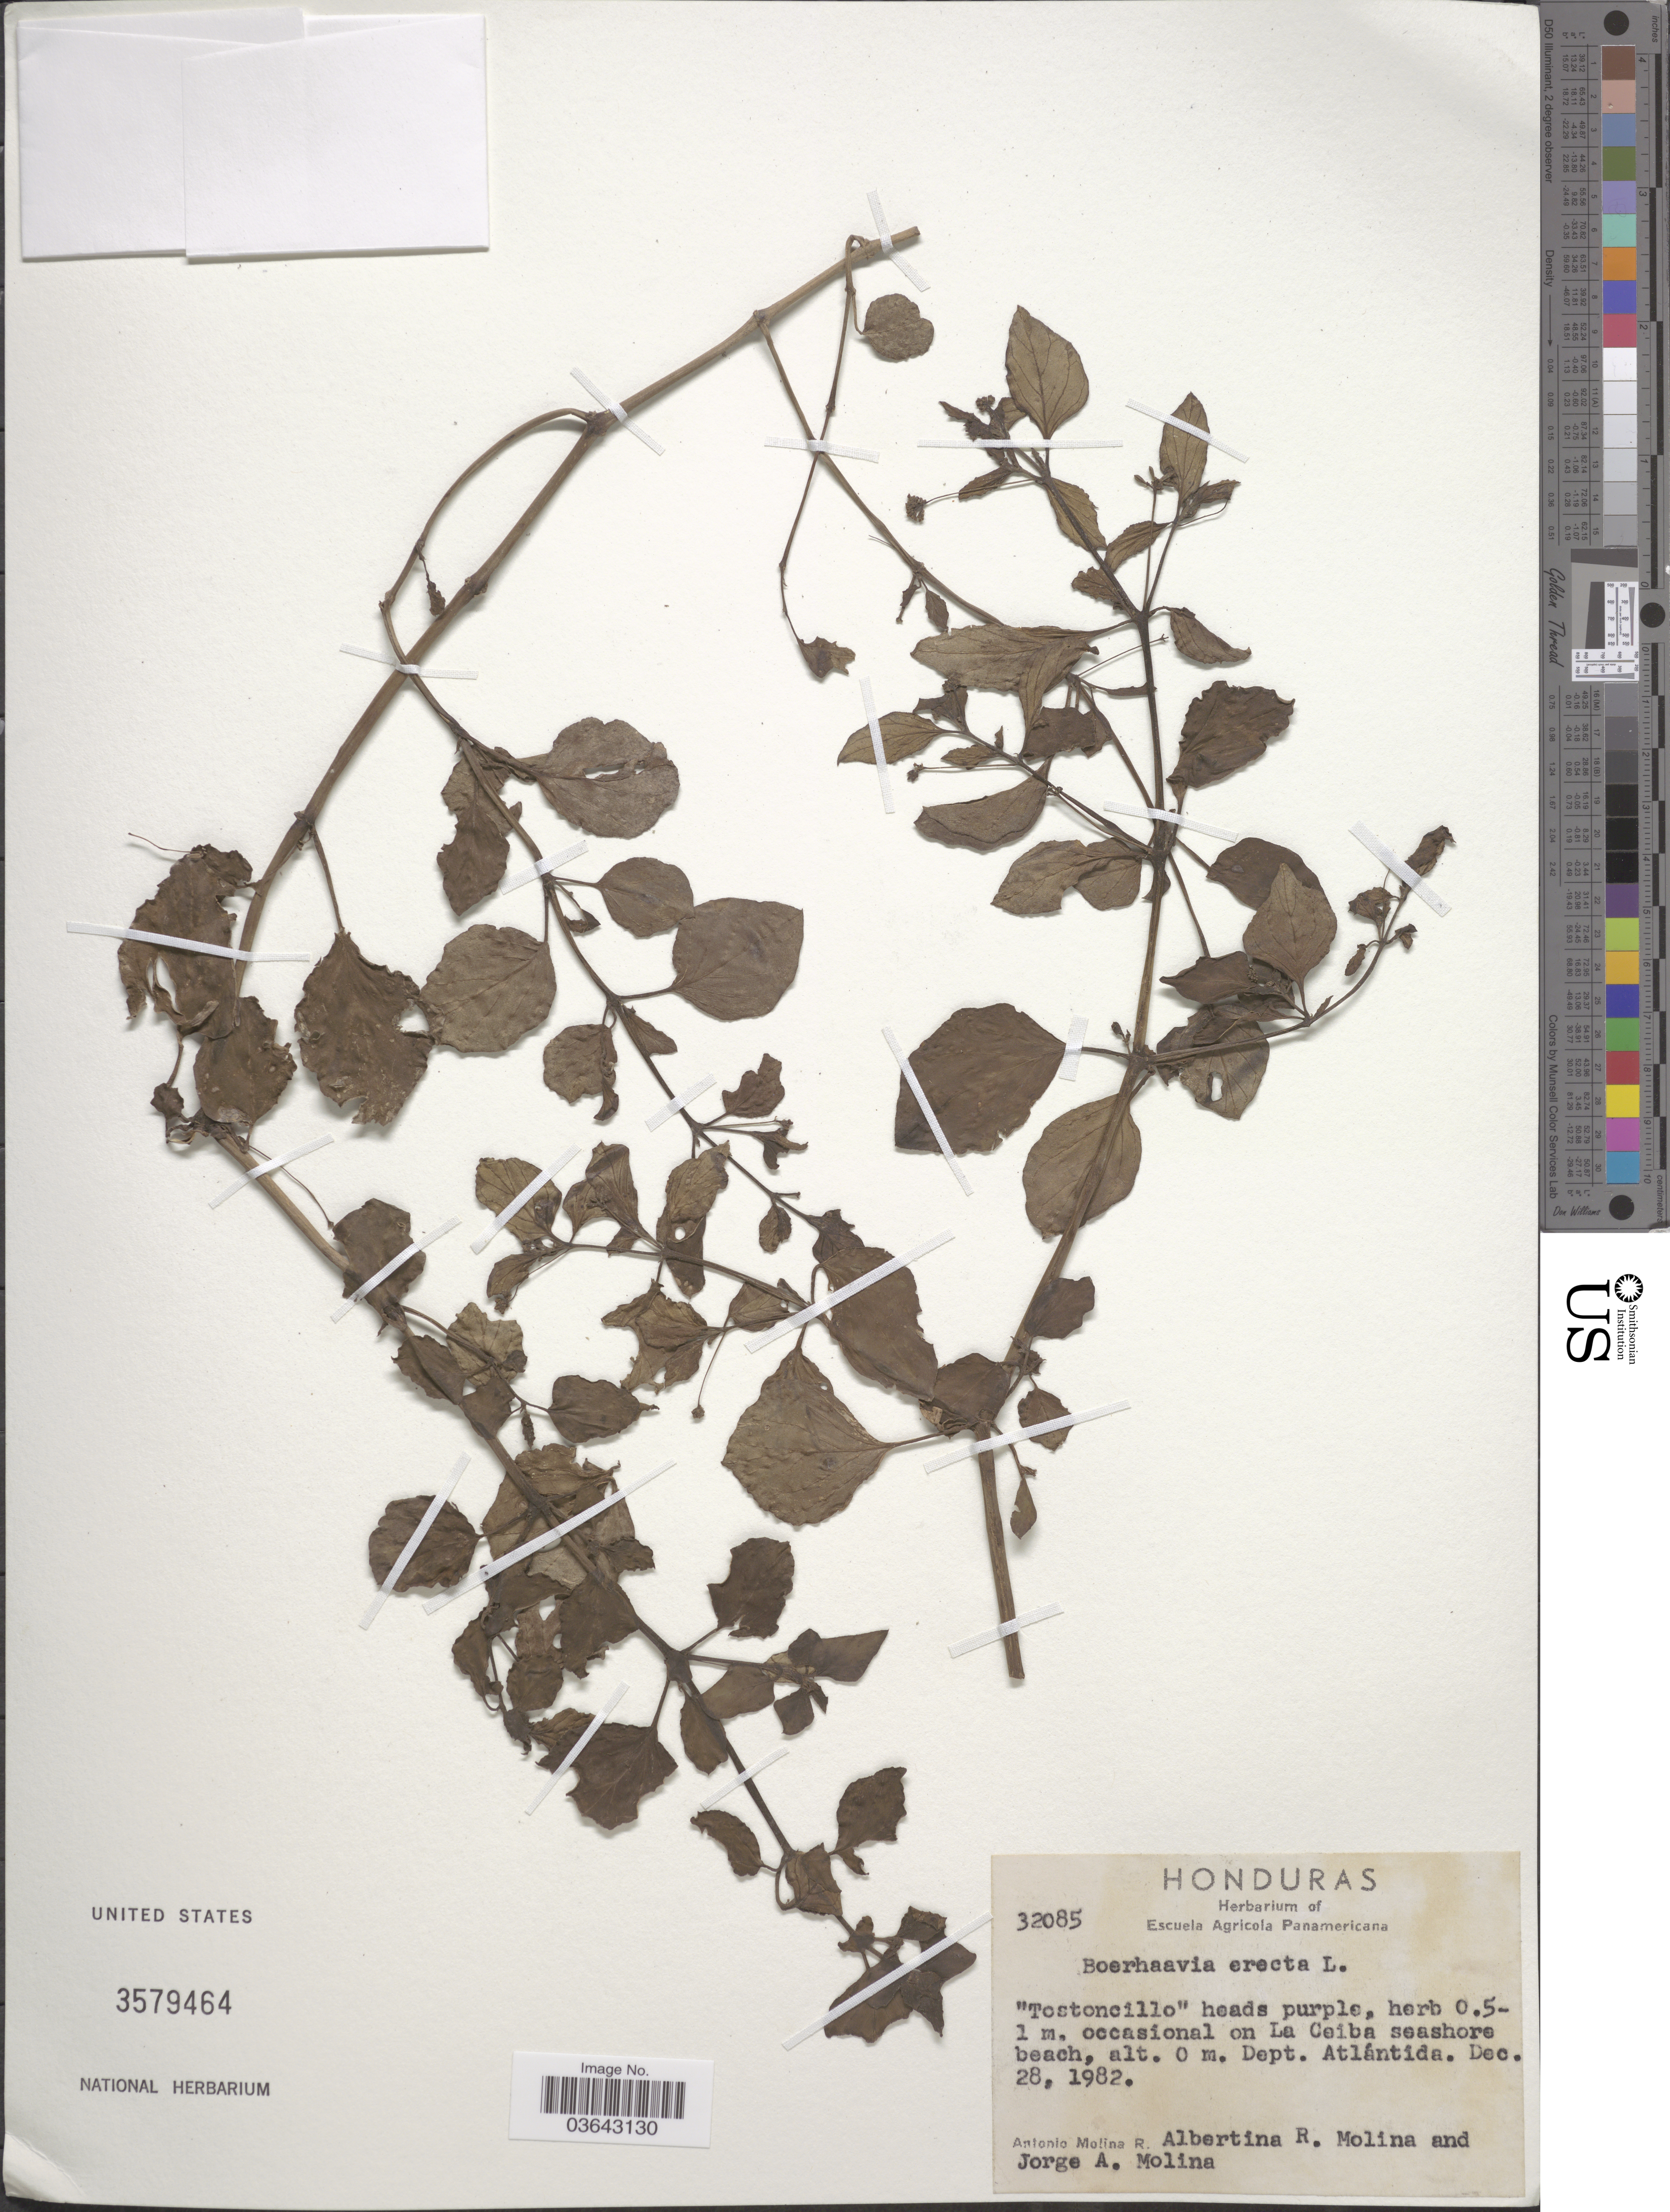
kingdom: Plantae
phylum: Tracheophyta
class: Magnoliopsida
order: Caryophyllales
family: Nyctaginaceae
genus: Boerhavia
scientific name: Boerhavia erecta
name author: L.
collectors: A. Molina R., A. R. Molina & J. A. Molina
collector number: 32085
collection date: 1982-12-28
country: Honduras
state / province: Atlántida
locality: Occasional on La Ceiba seashore beach, Dept. Atlántida.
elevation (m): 0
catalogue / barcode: US 3579464